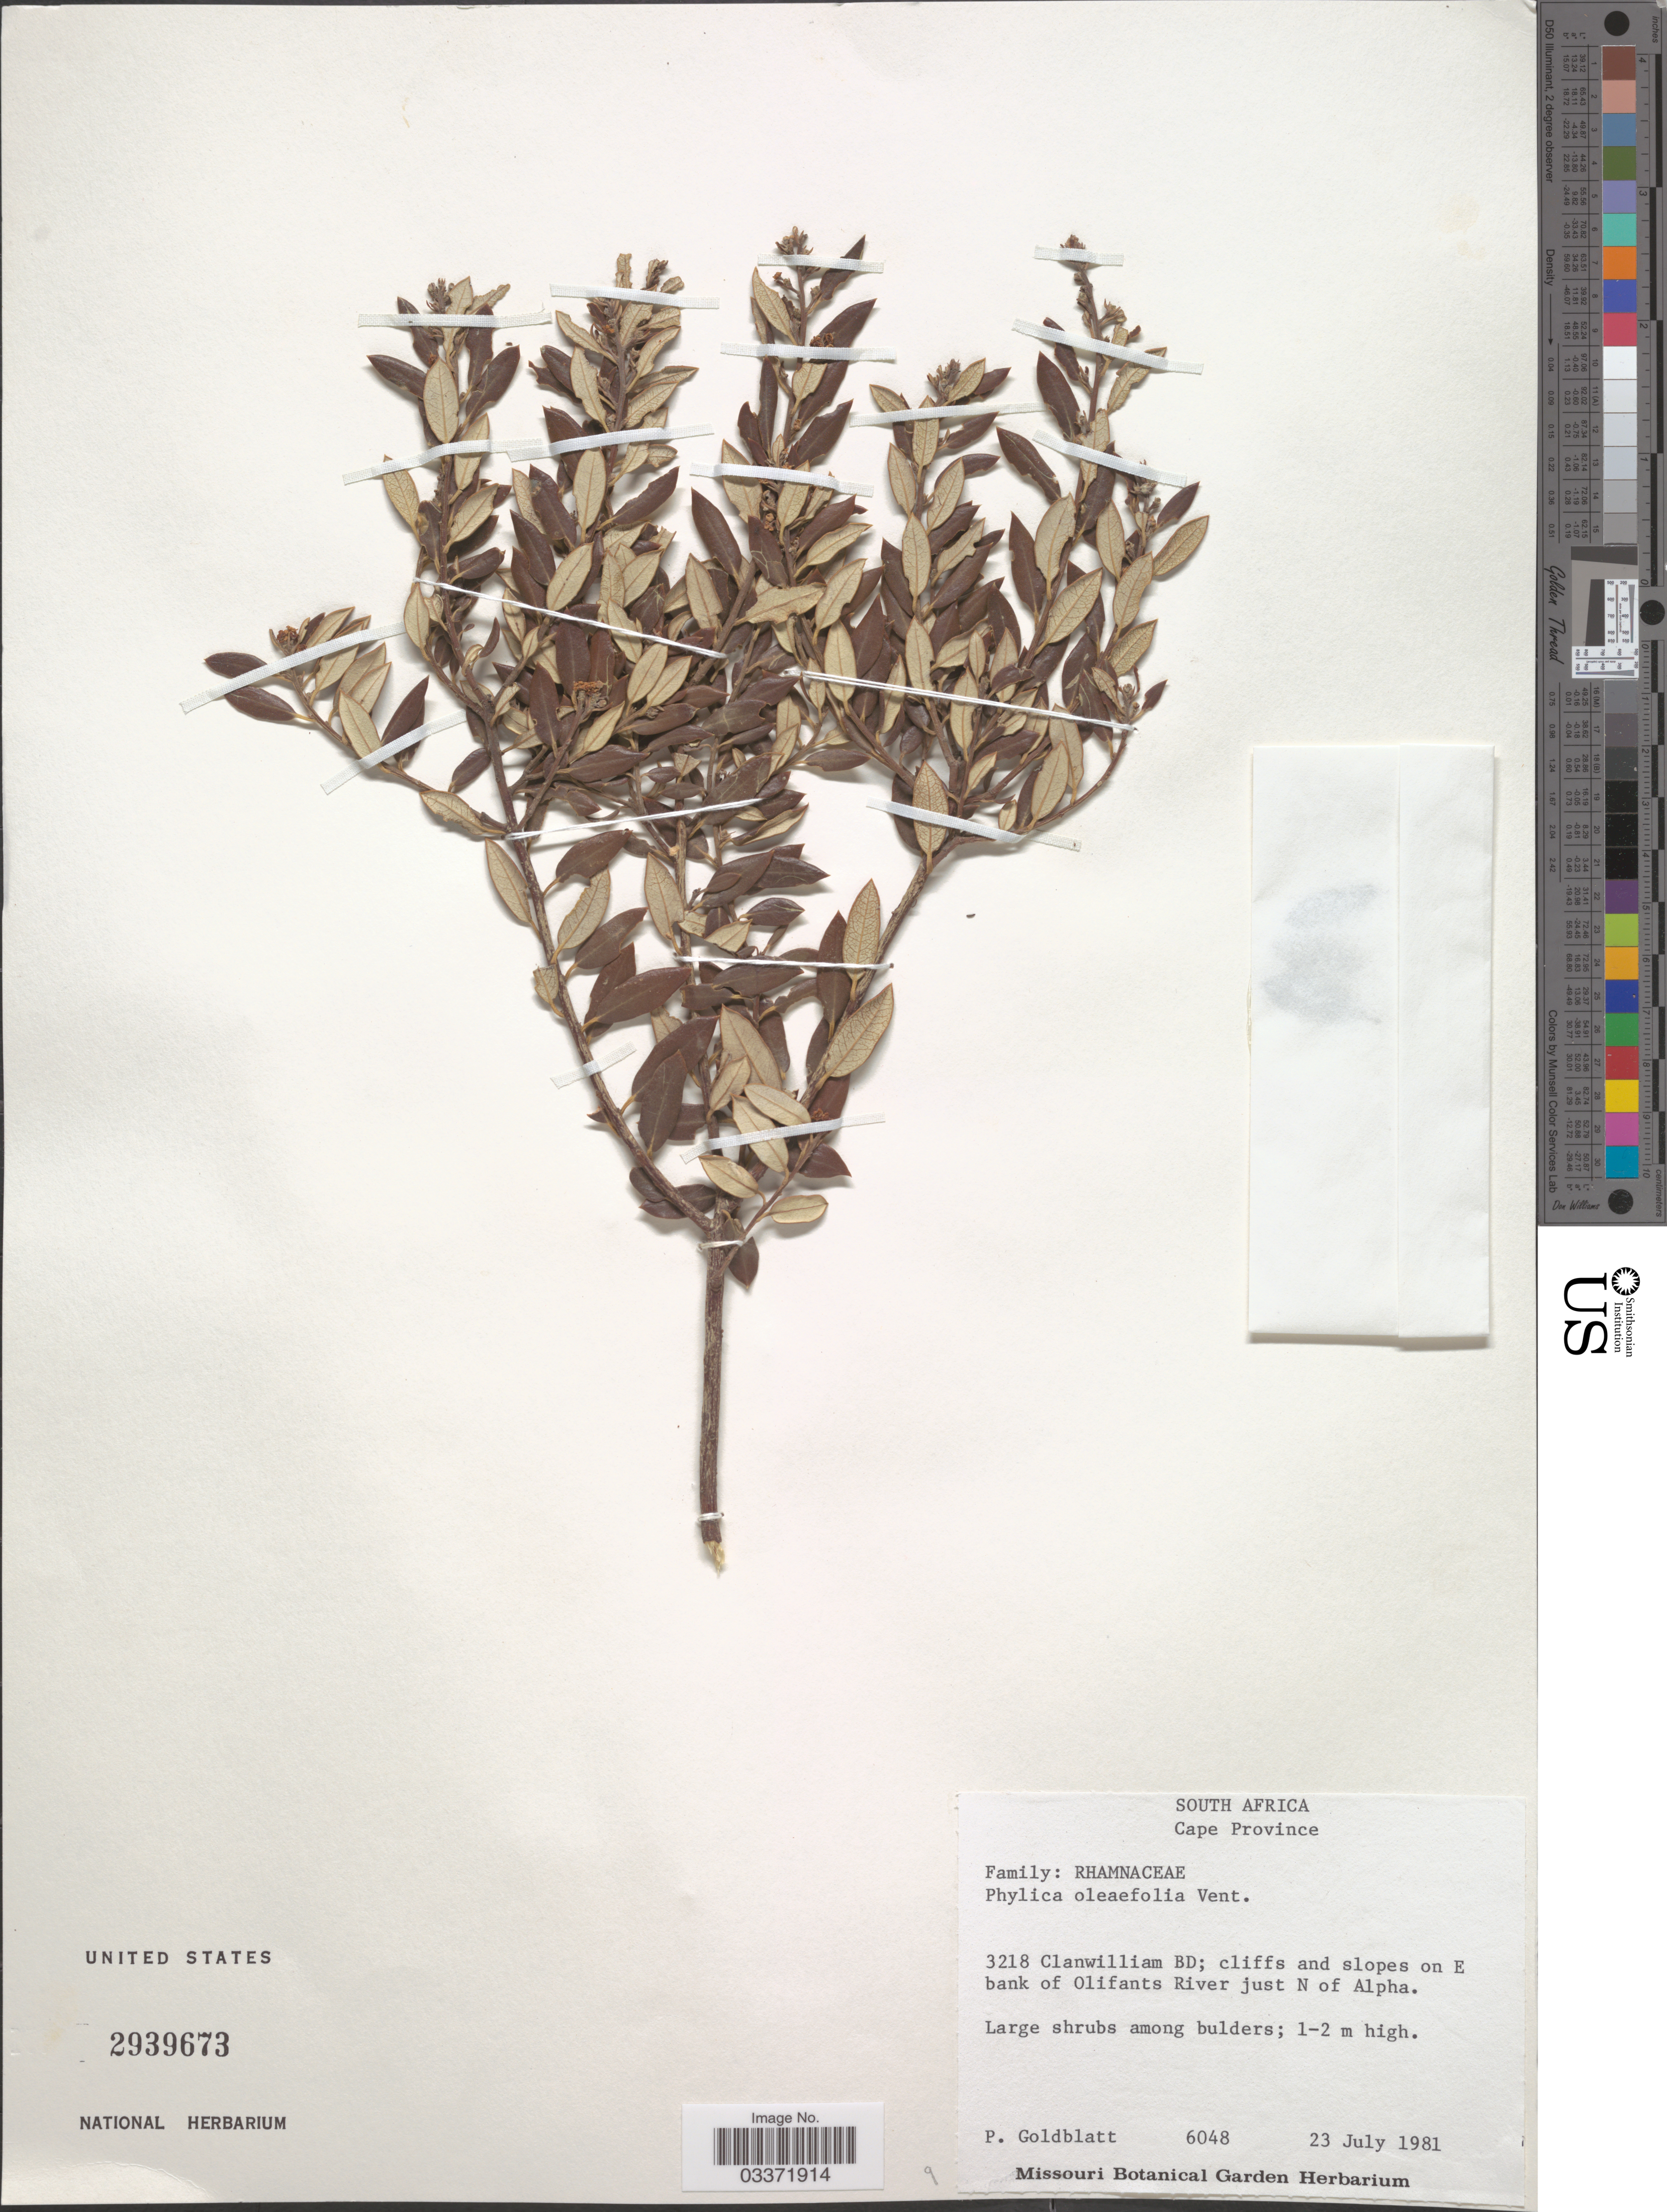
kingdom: Plantae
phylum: Tracheophyta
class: Magnoliopsida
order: Rosales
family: Rhamnaceae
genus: Phylica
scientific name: Phylica oleoides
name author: DC.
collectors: P. Goldblatt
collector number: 6048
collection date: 1981-07-23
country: South Africa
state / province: Western Cape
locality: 3218 Clanwilliam BD; cliffs and slopes on E bank of Olifants River just N of Alpha.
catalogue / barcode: US 2939673